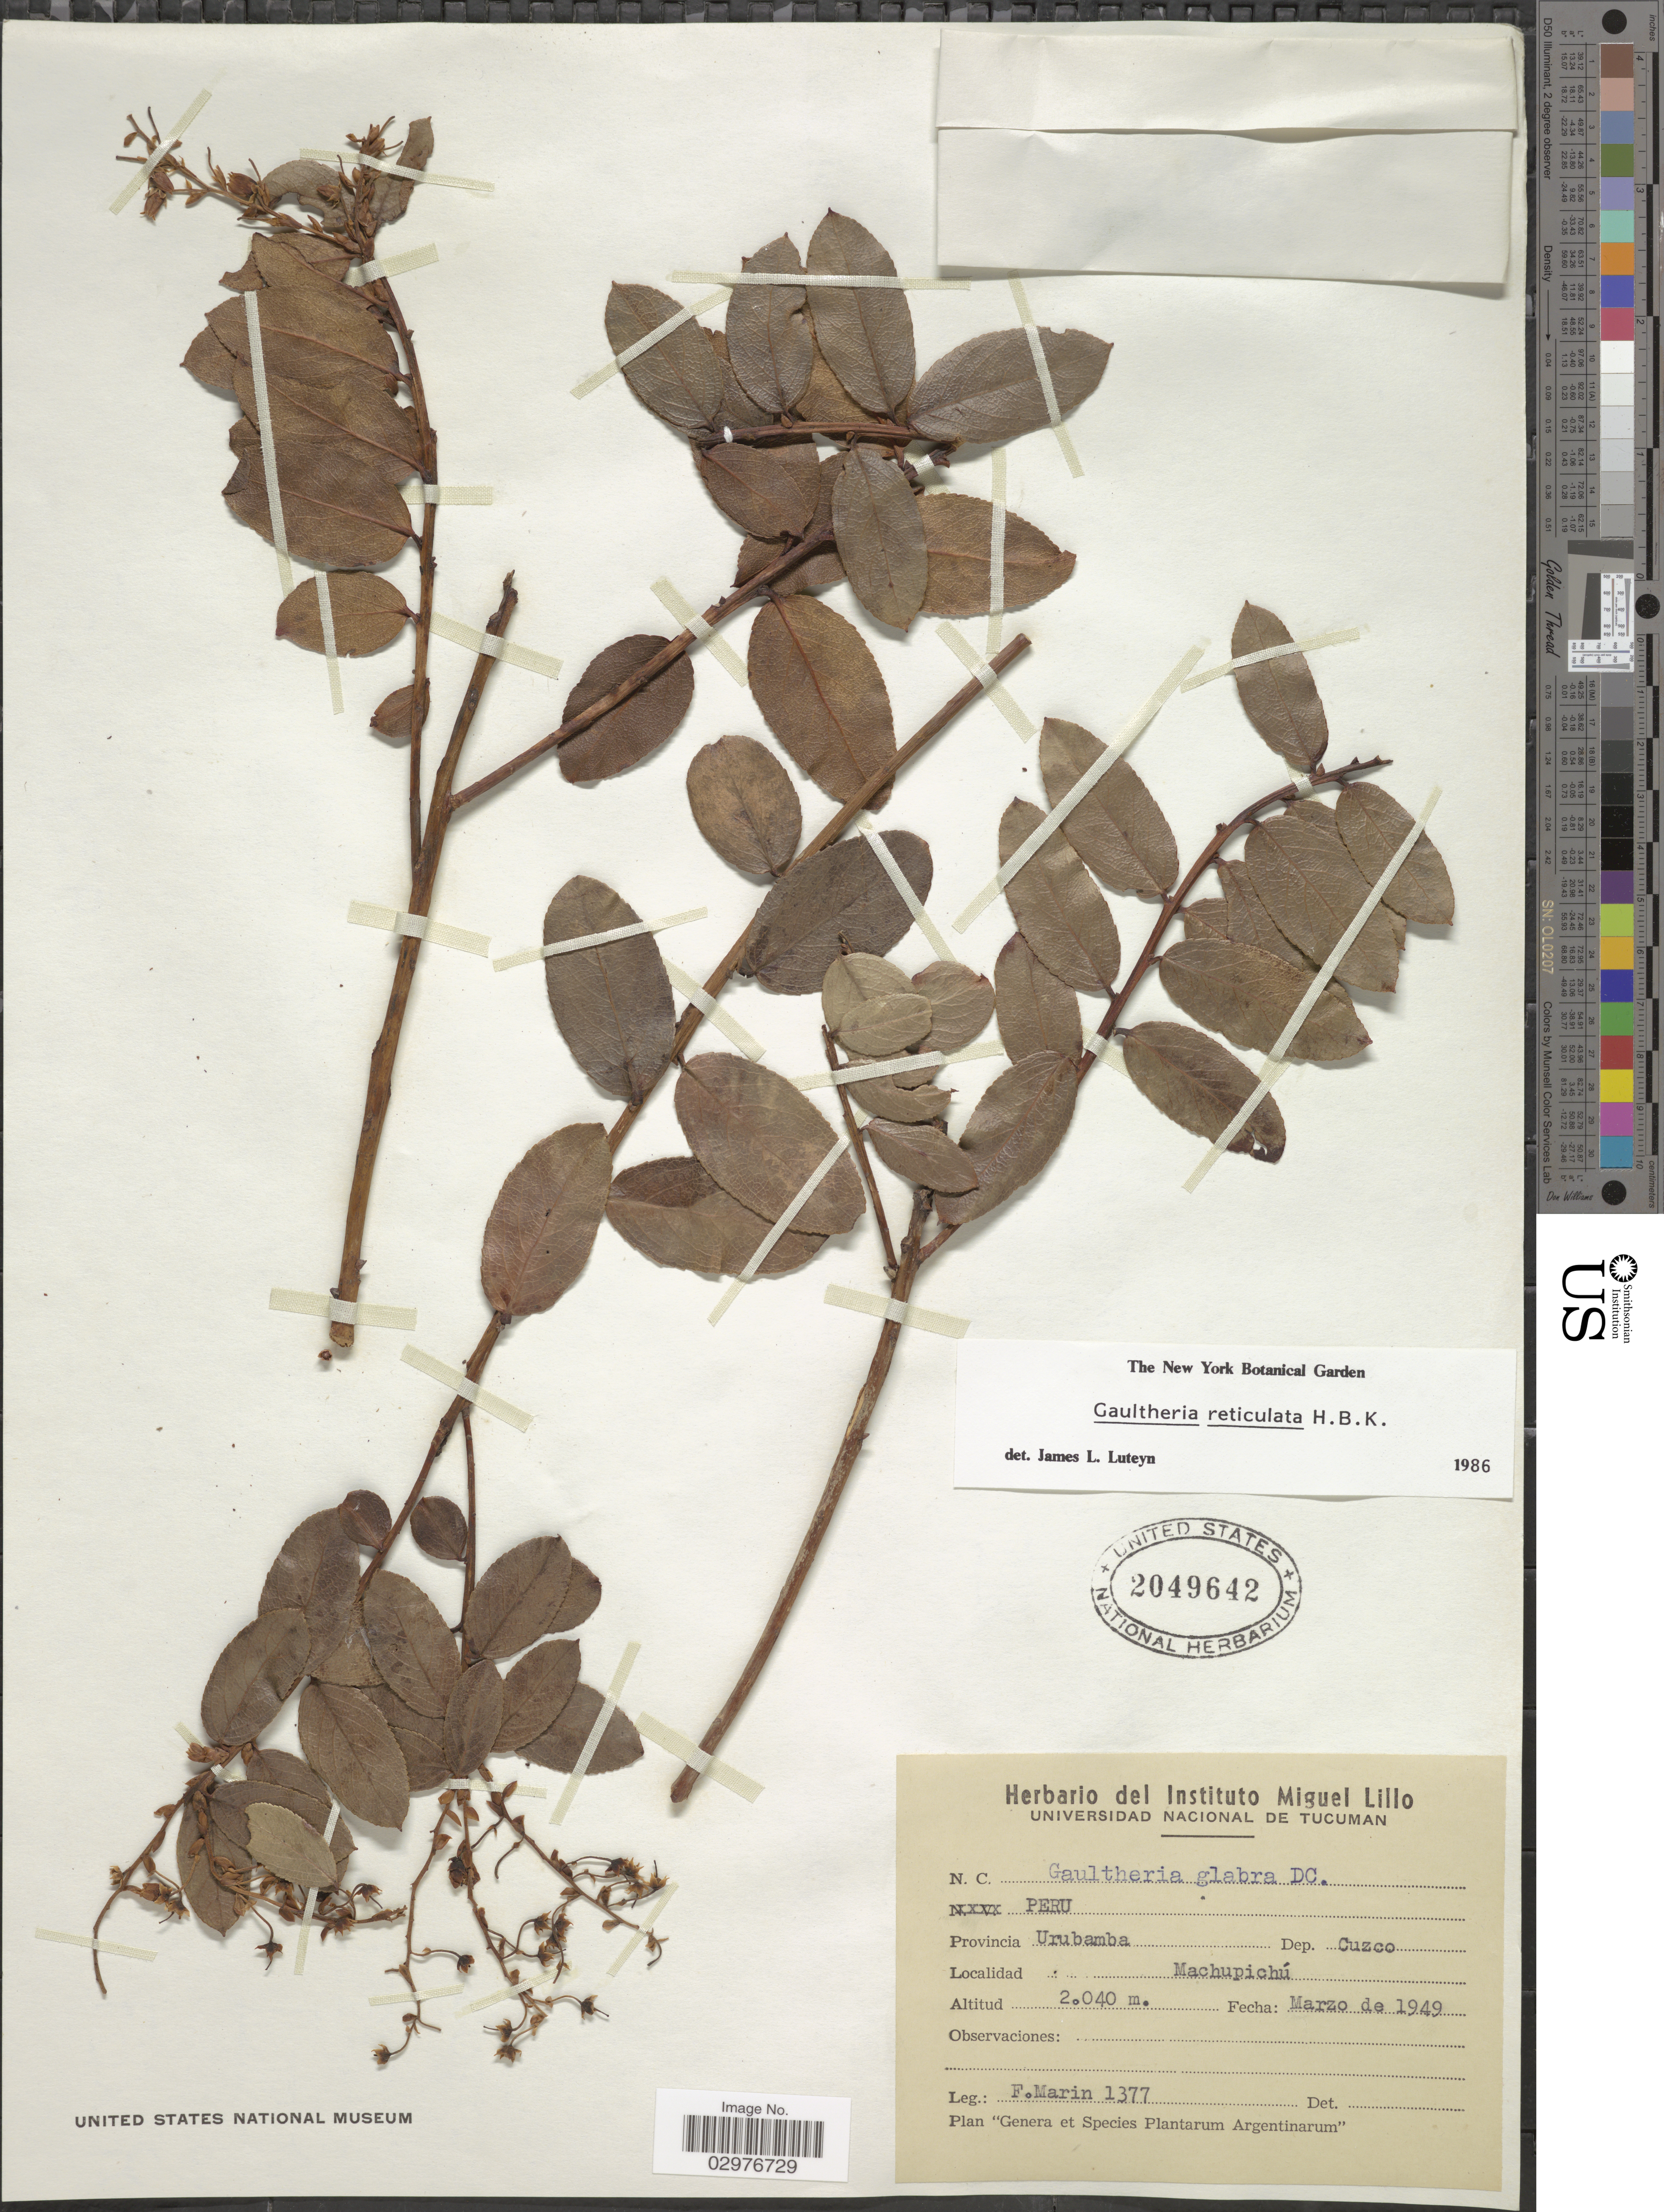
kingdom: Plantae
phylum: Tracheophyta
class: Magnoliopsida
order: Ericales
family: Ericaceae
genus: Gaultheria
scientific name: Gaultheria reticulata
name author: Kunth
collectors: F. Marin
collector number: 1377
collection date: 1949-03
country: Peru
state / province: Cusco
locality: Provincia. Urubamba. Dep. Cuzco. Machupichú.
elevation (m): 2040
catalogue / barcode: US 2049642